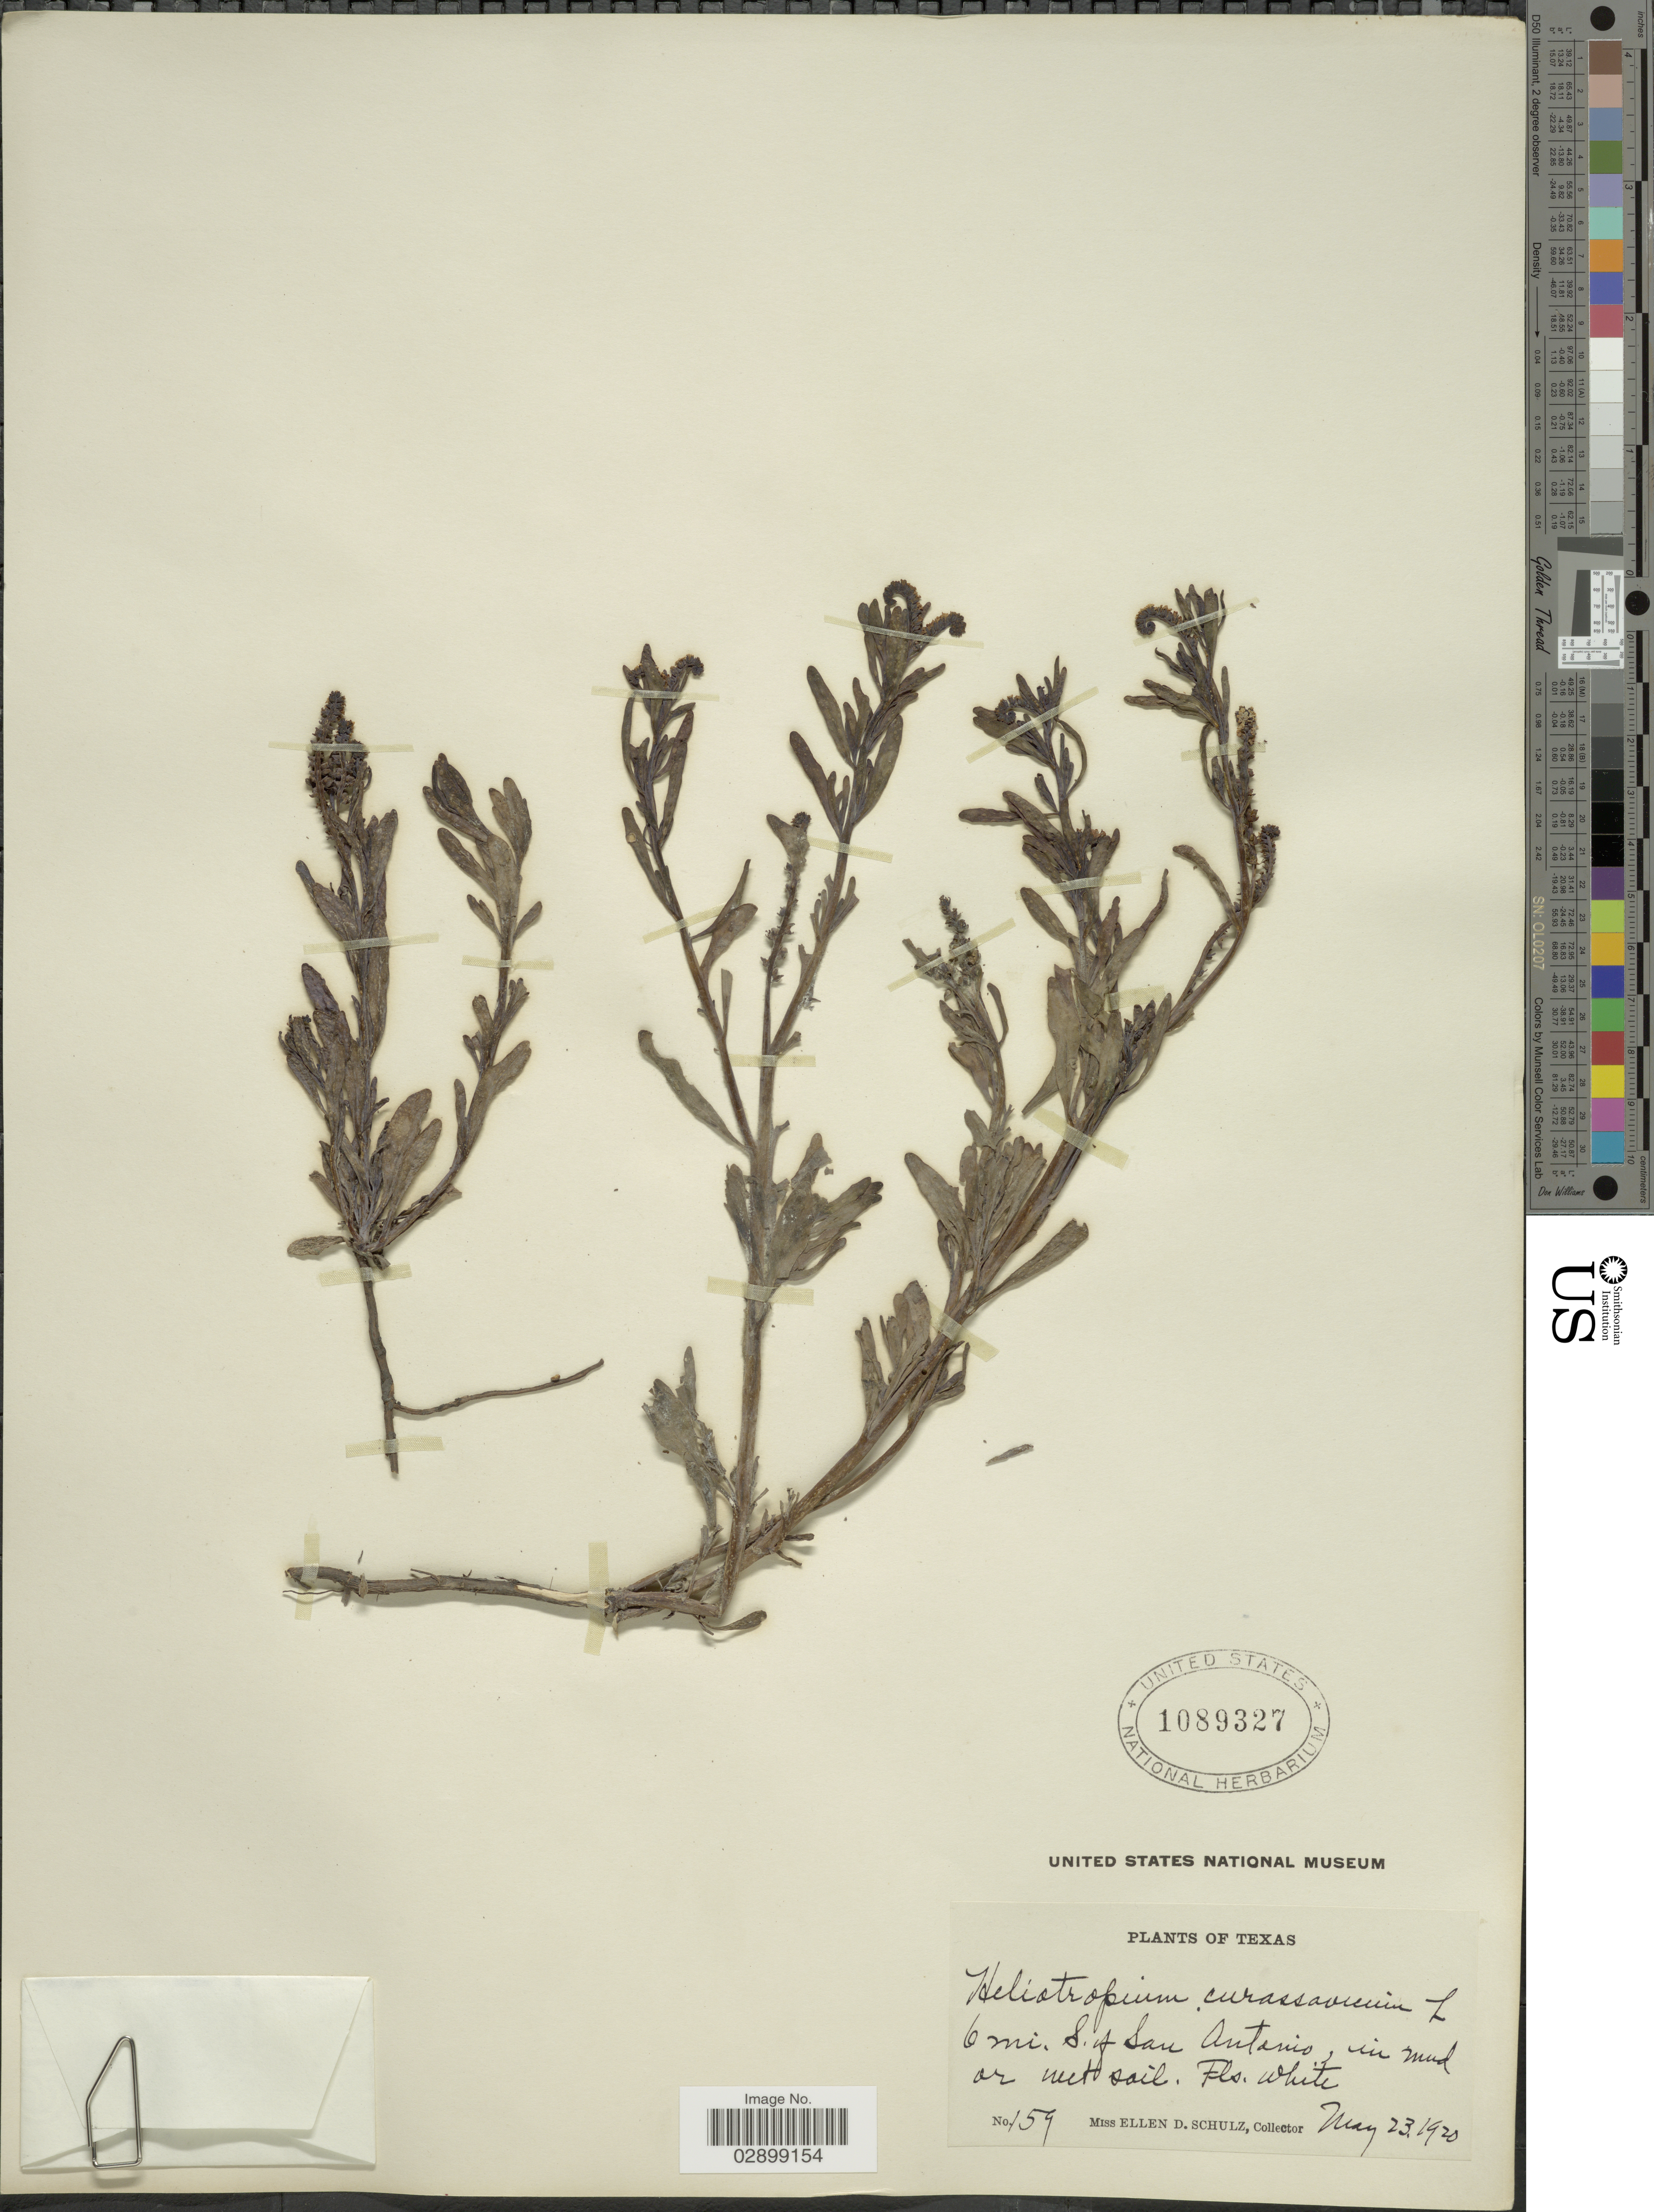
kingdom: Plantae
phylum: Tracheophyta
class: Magnoliopsida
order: Boraginales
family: Heliotropiaceae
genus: Heliotropium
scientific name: Heliotropium curassavicum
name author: L.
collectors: E. D. Schulz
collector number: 159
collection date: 1920-05-23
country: United States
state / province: Texas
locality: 6 mi. S. of San Antonio.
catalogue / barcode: US 1089327